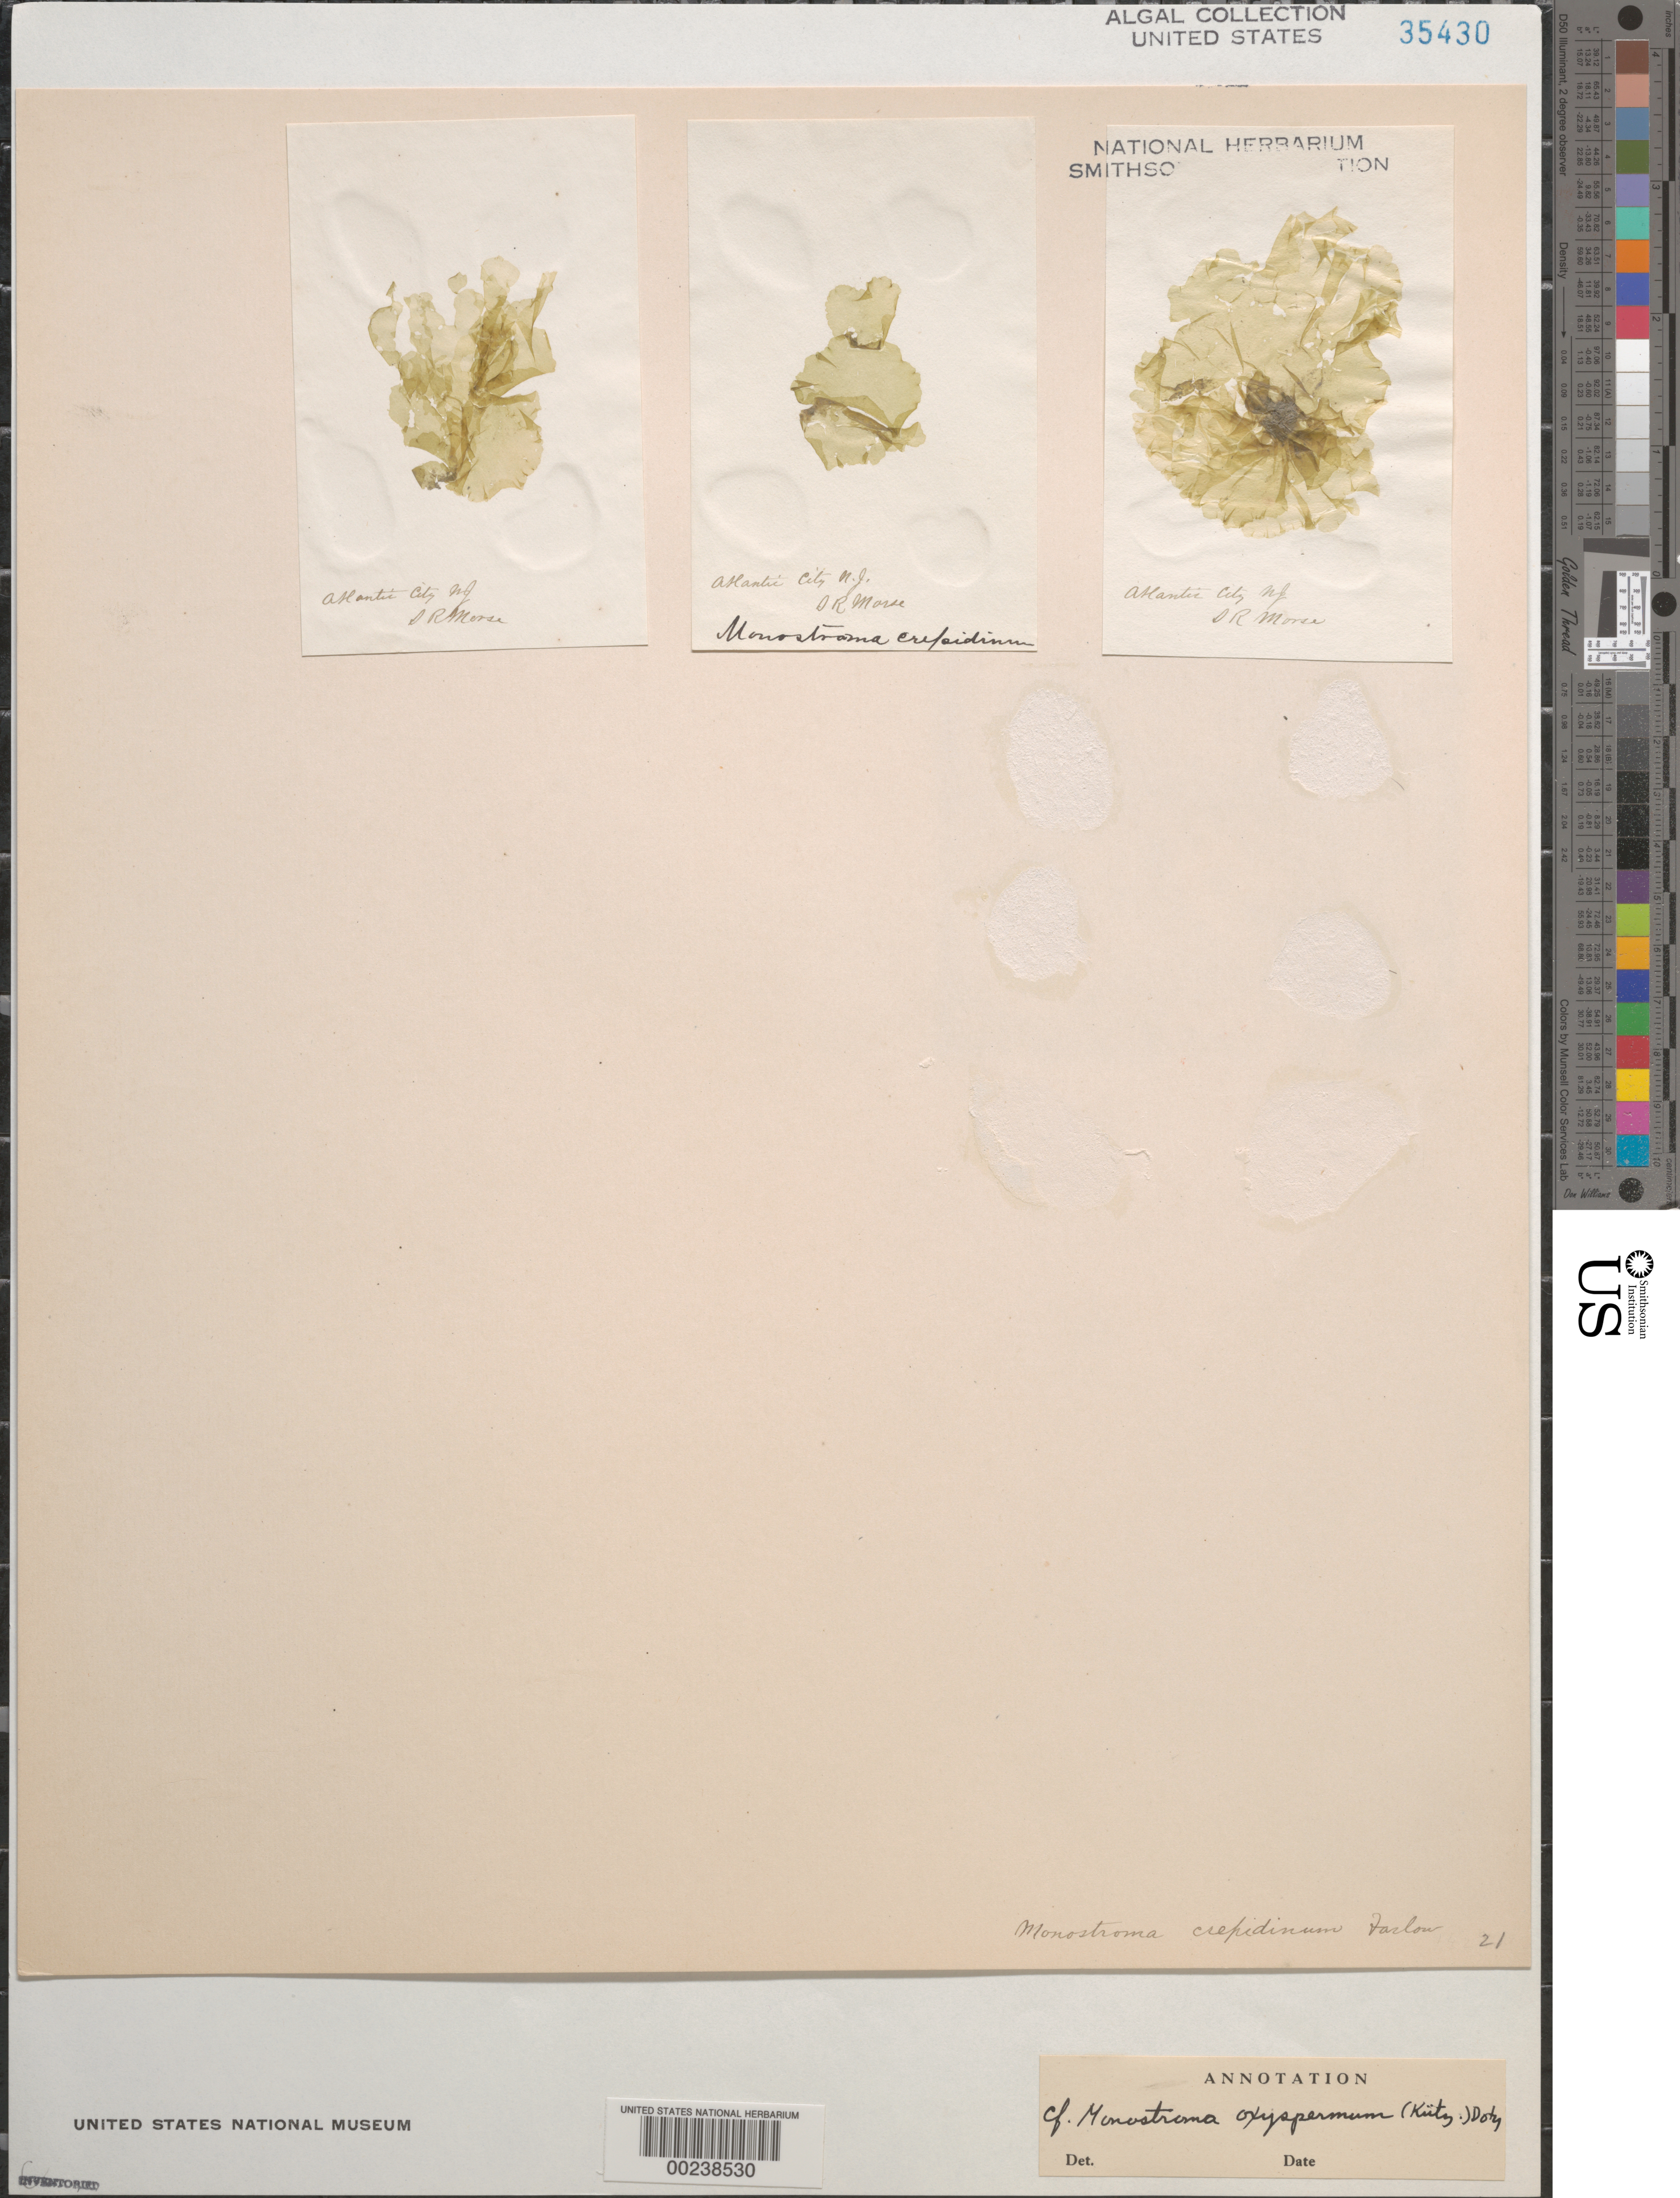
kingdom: Plantae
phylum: Chlorophyta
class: Ulvophyceae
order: Ulvales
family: Gayraliaceae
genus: Gayralia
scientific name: Gayralia oxysperma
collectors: S. Morse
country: United States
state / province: New Jersey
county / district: Atlantic County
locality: Atlantic City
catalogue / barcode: US 35430